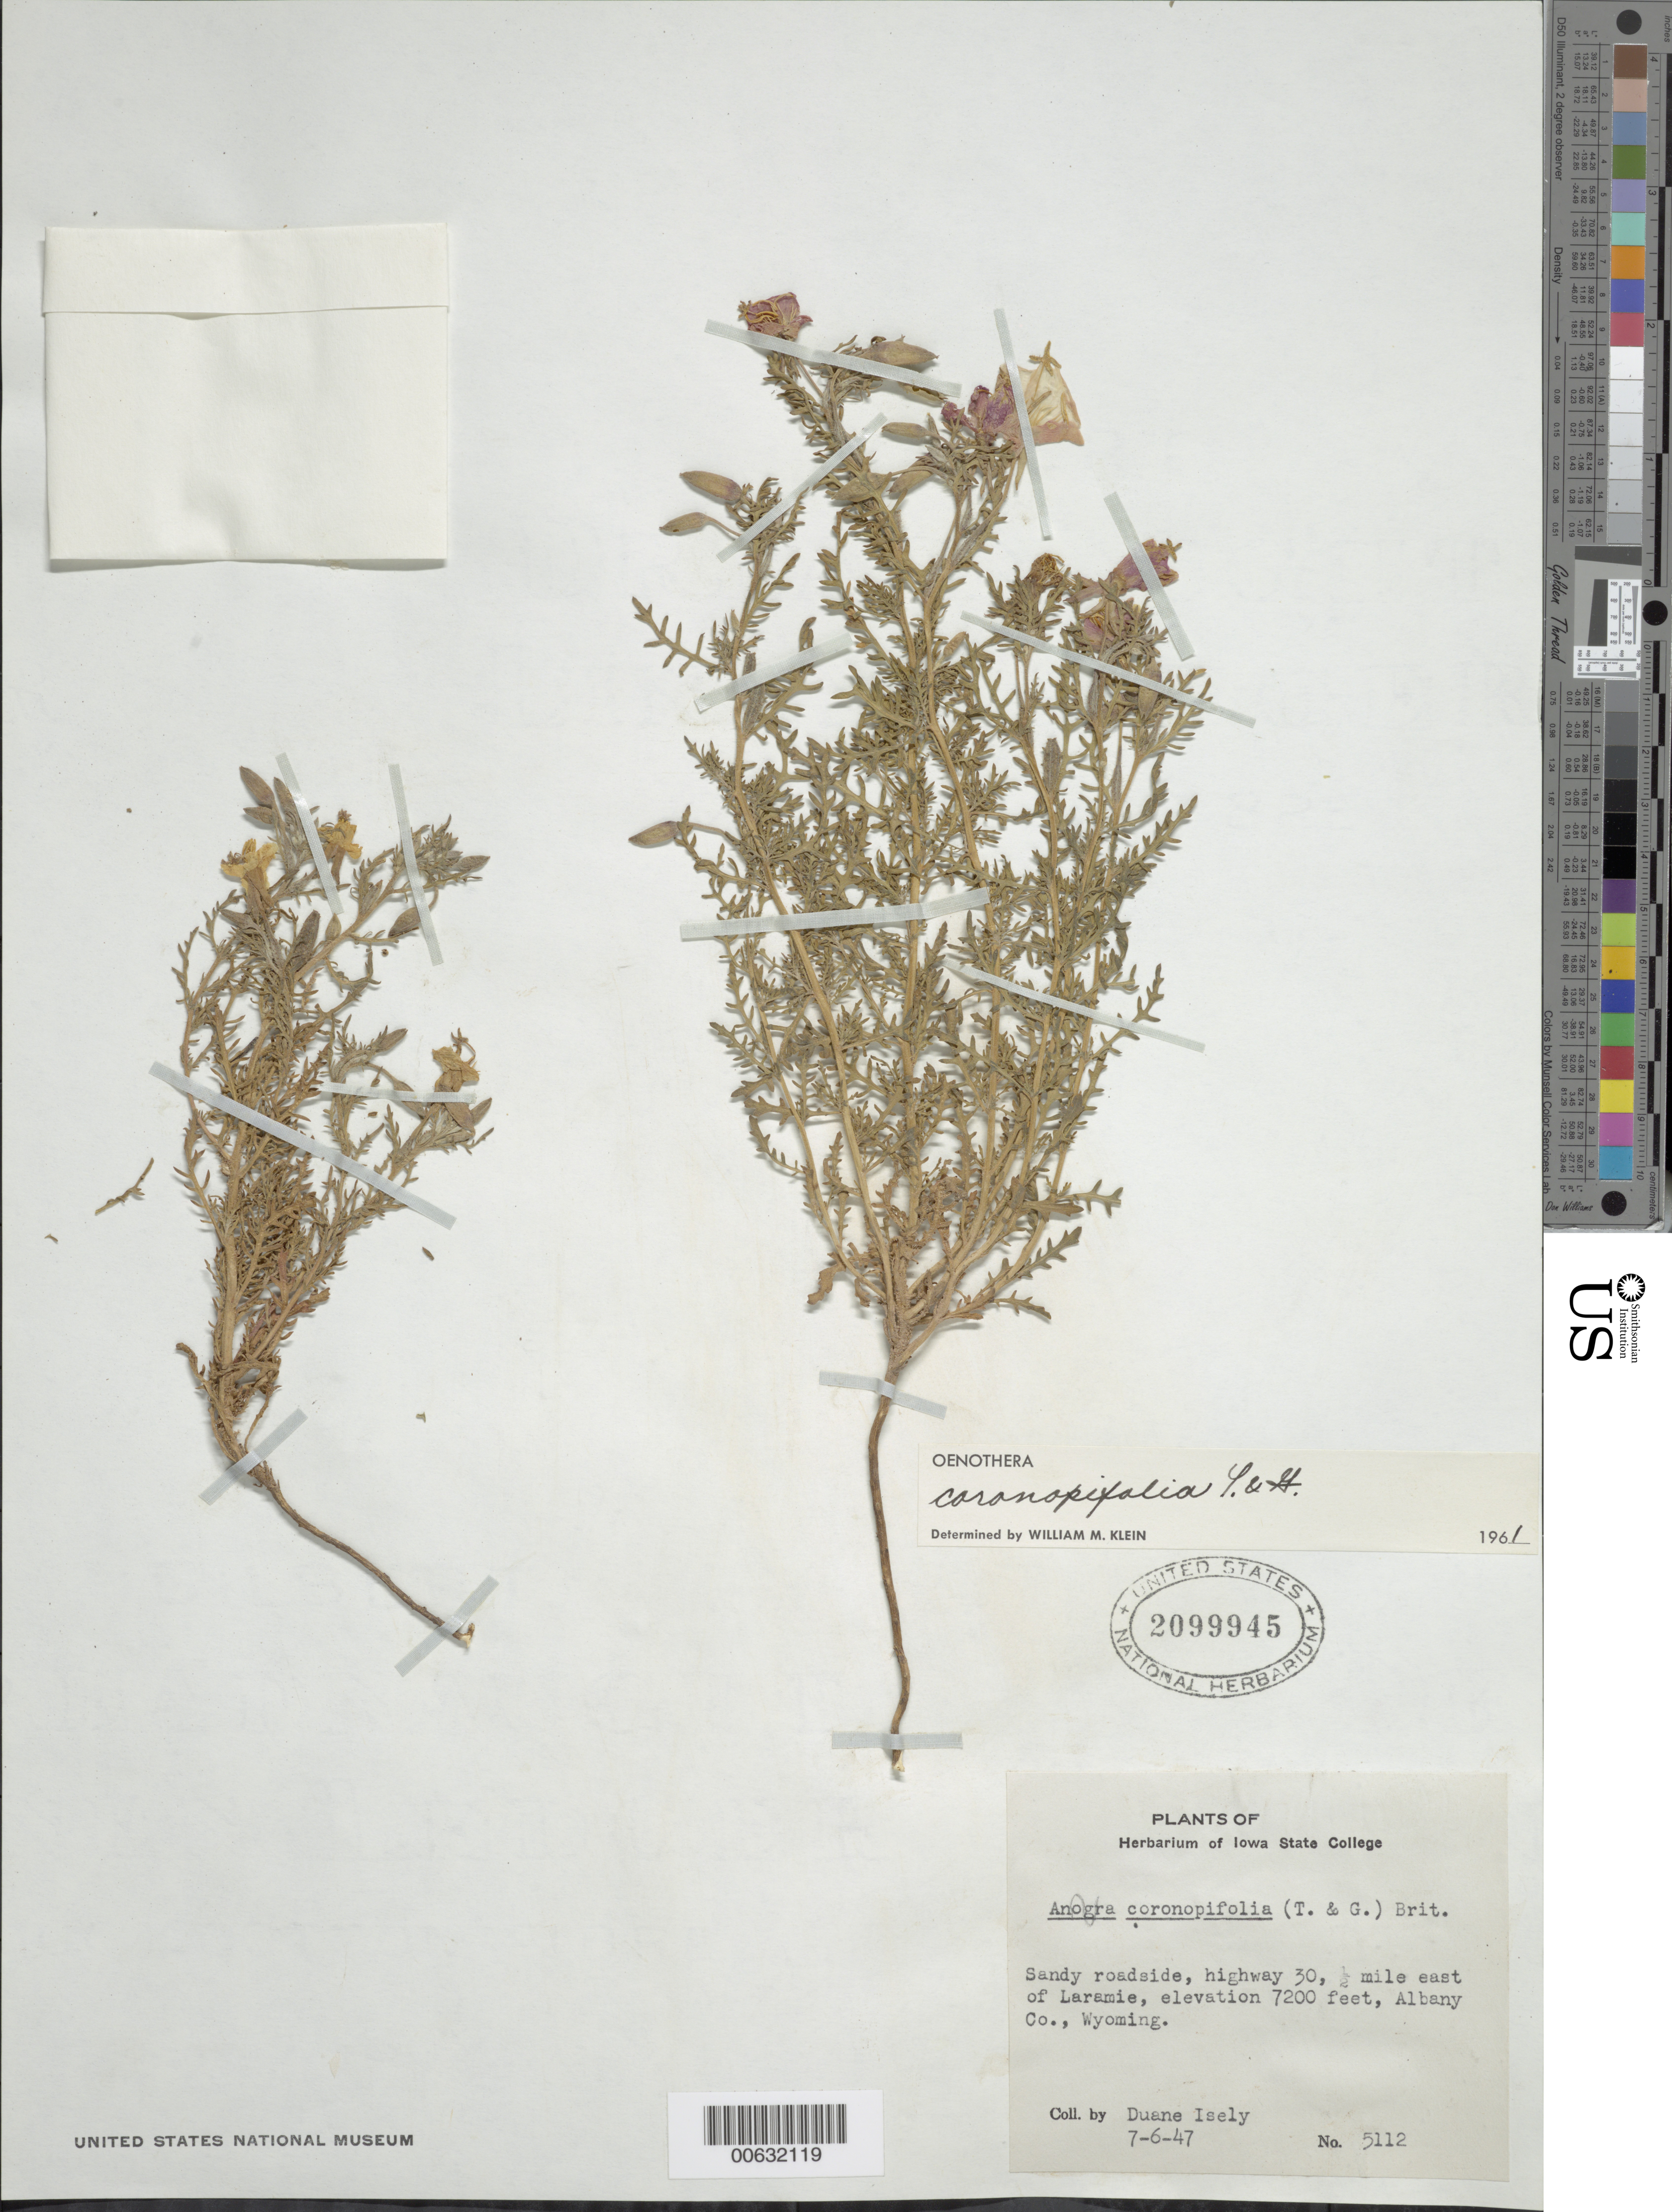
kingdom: Plantae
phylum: Tracheophyta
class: Magnoliopsida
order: Myrtales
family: Onagraceae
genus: Oenothera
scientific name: Oenothera coronopifolia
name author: Torr. & A. Gray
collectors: D. Isely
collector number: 5112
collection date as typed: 07 Jun 1947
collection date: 1947-06-07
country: United States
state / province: Wyoming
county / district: Albany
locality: E of Laramie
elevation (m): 2195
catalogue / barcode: US 2099945